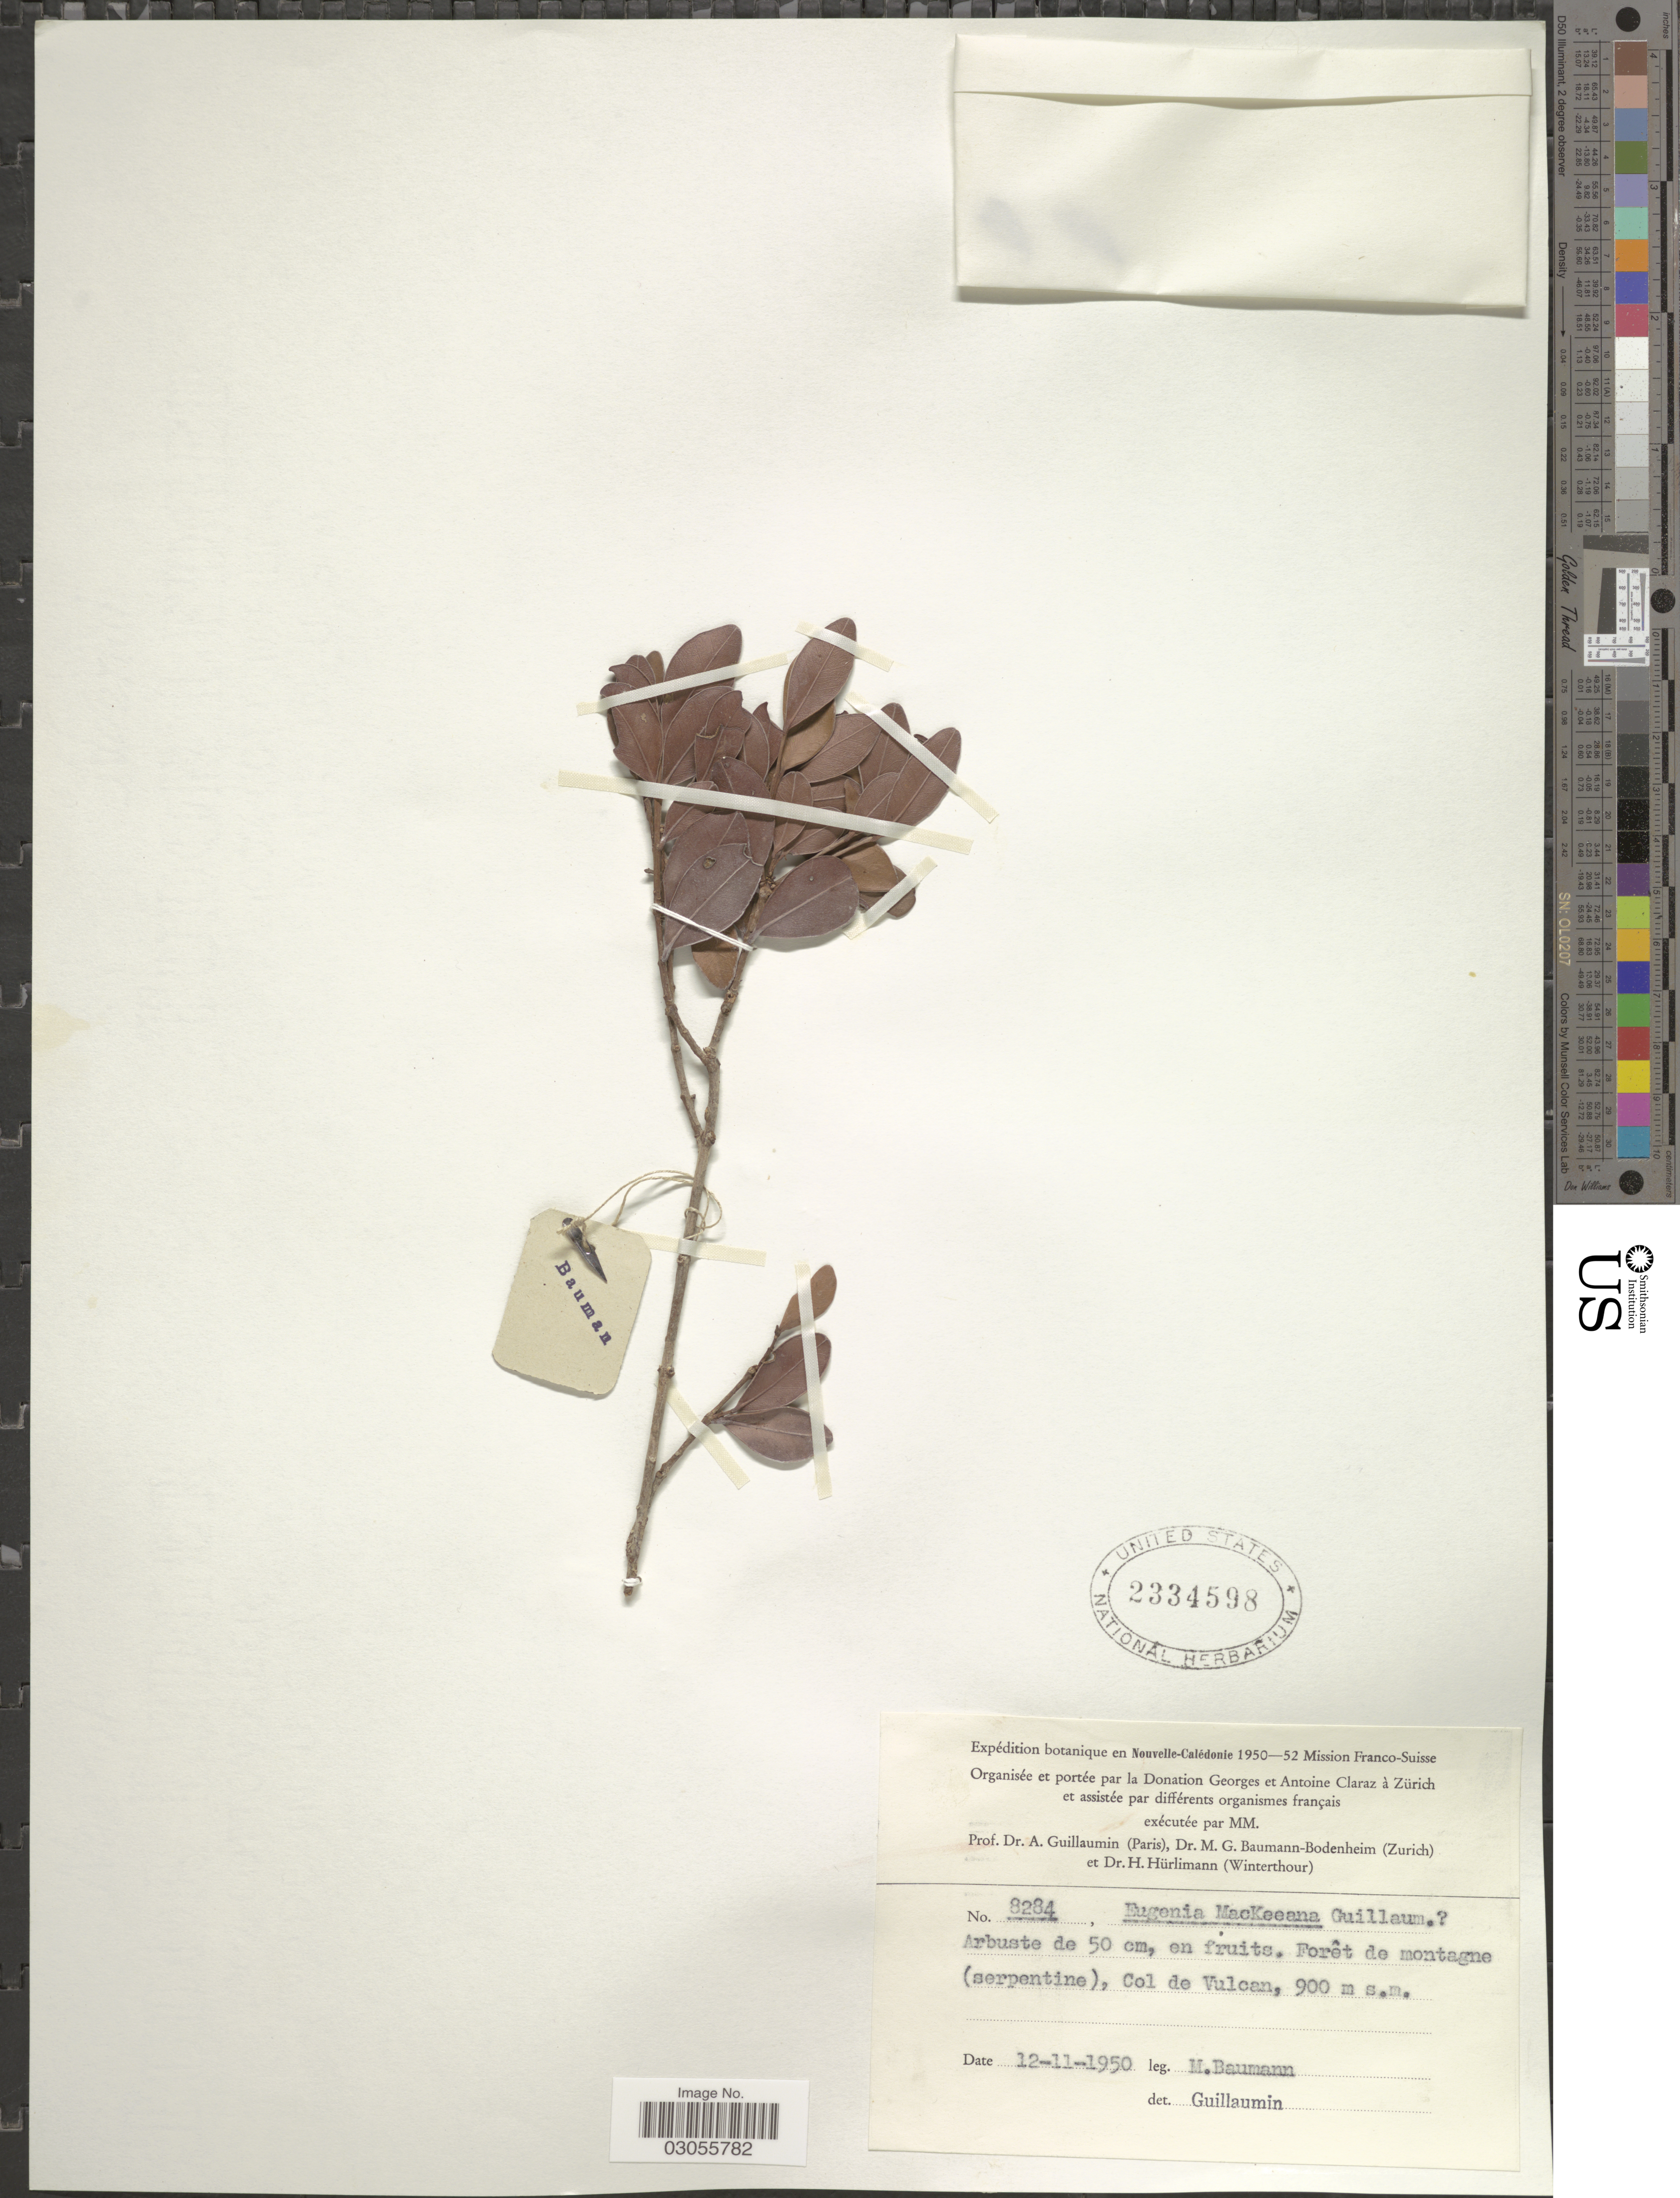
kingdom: Plantae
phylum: Tracheophyta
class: Magnoliopsida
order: Myrtales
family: Myrtaceae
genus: Eugenia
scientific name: Eugenia mackeeana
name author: Guillaumin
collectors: M. Baumann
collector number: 8284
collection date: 1950-11-12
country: New Caledonia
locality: En Nouvelle-Calédonie. Col de Vulcan.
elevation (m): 900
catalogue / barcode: US 2334598